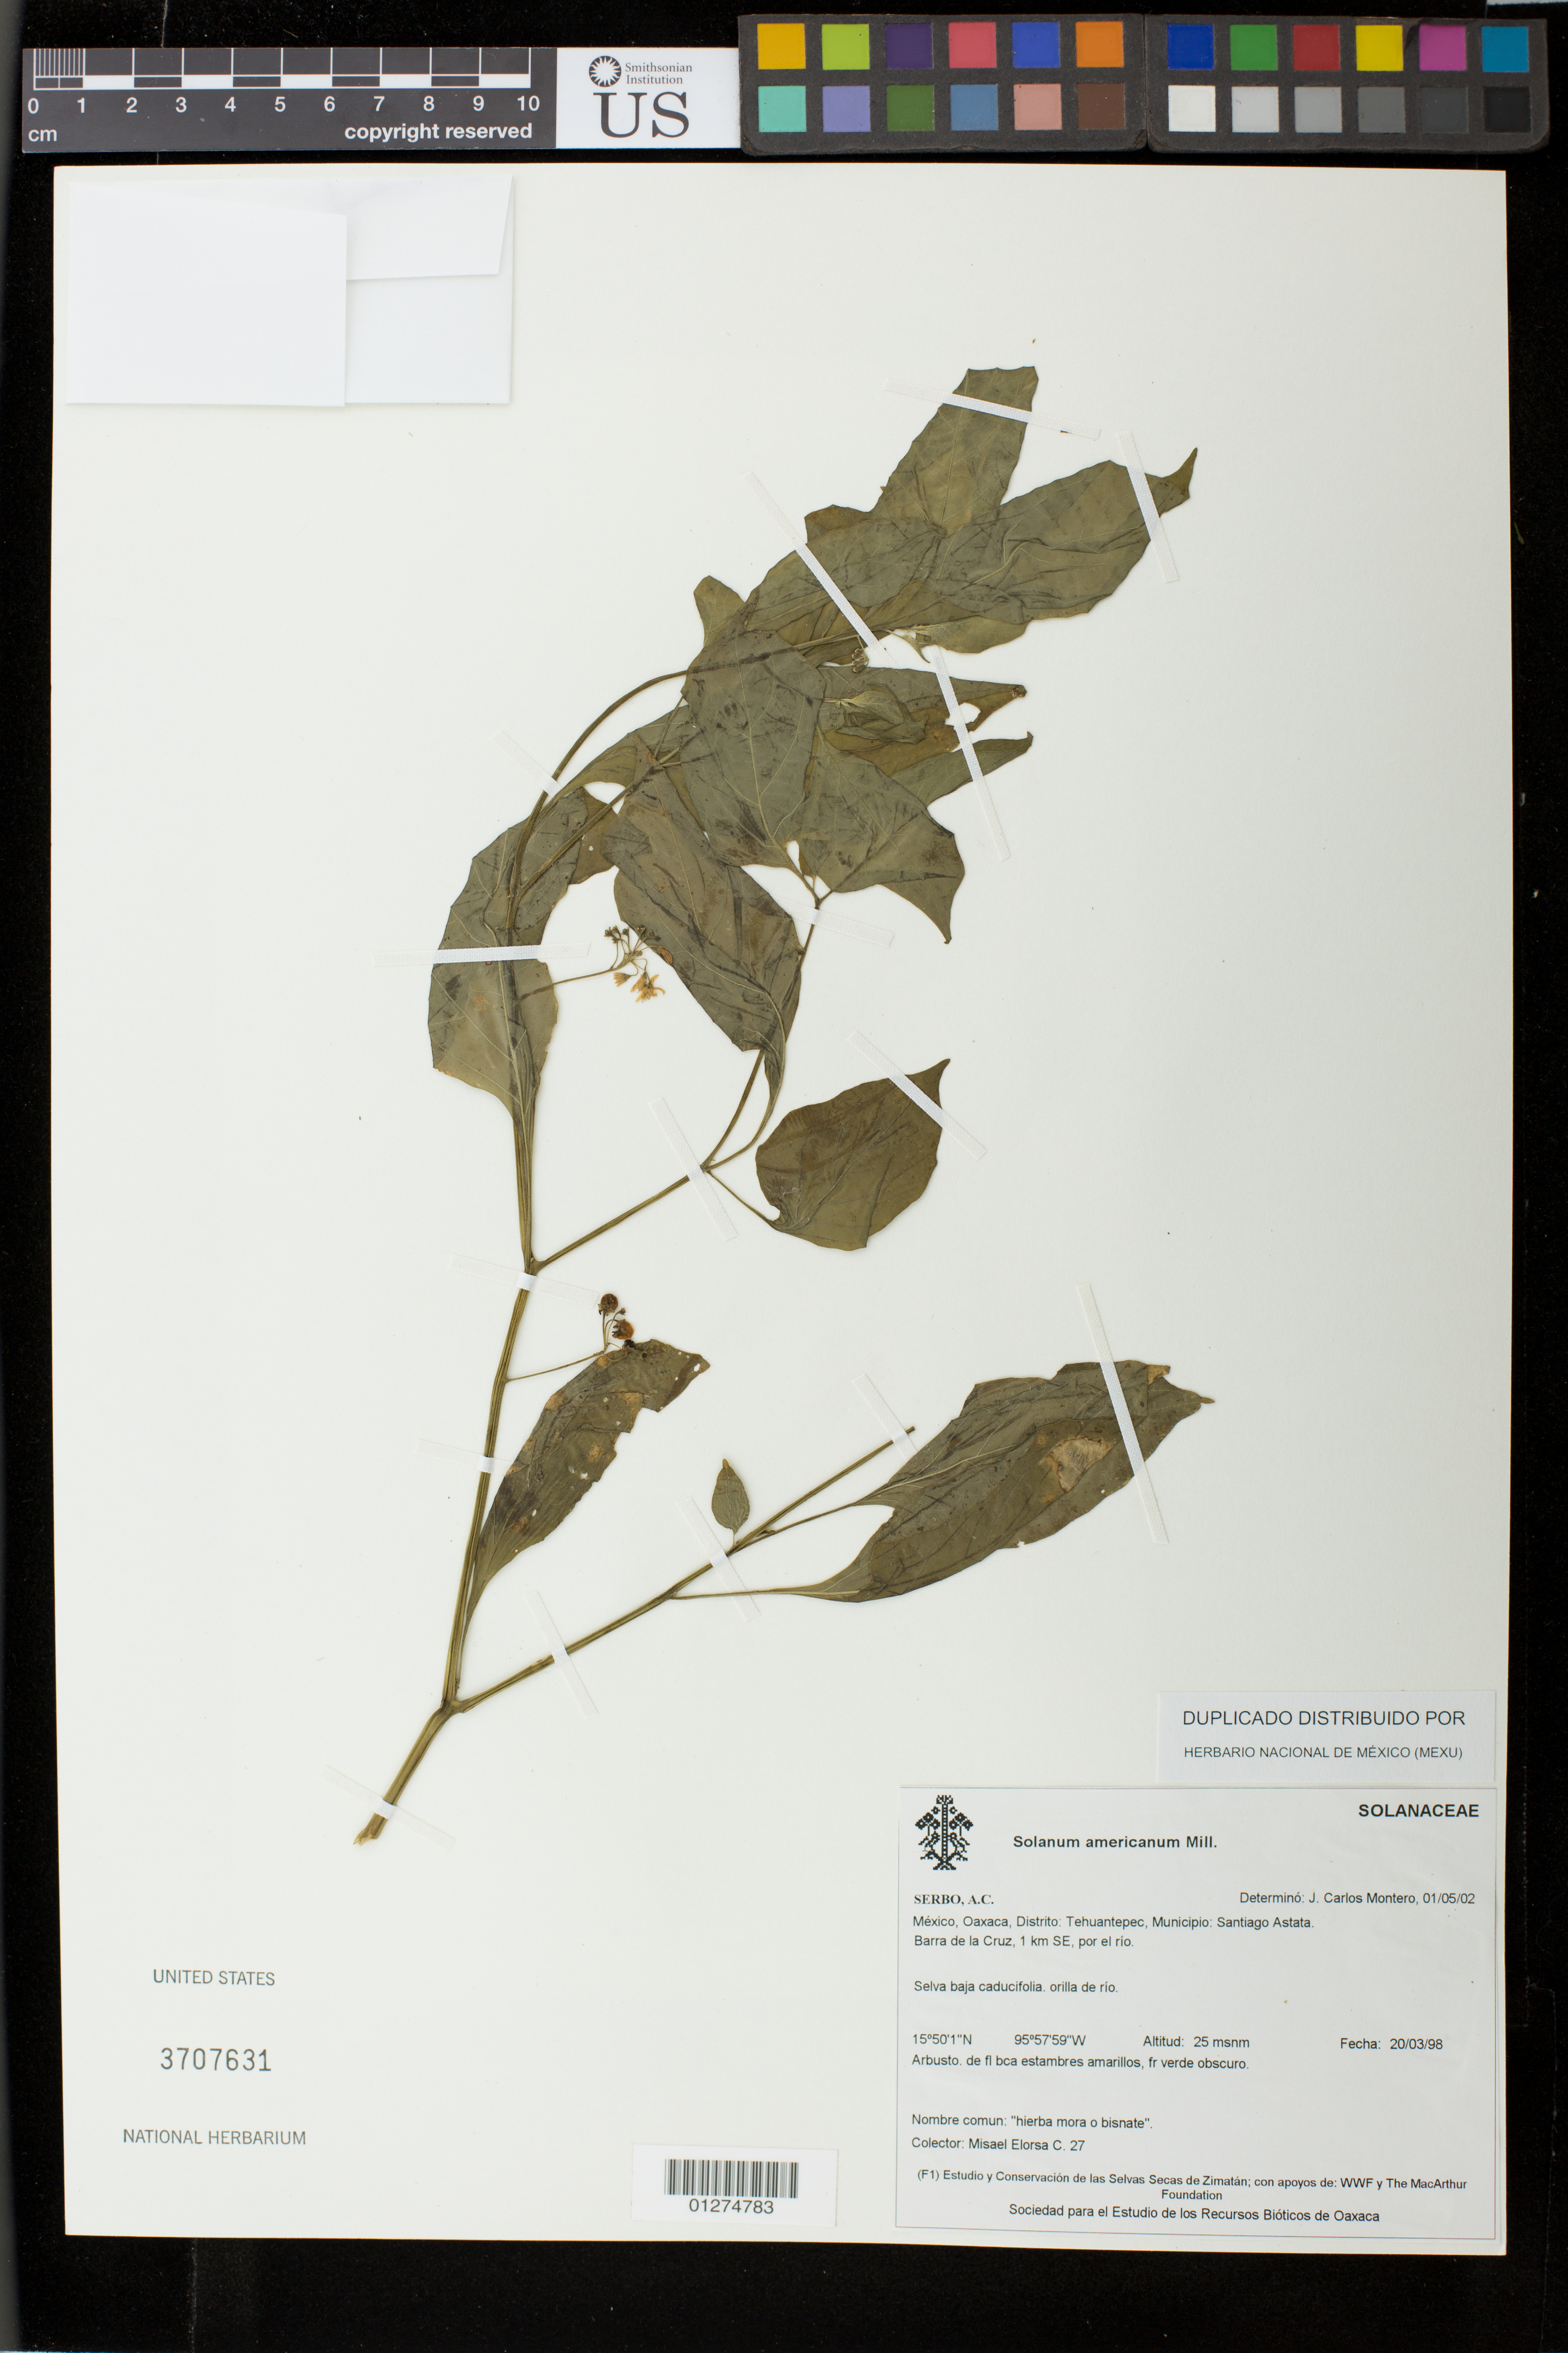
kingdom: Plantae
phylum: Tracheophyta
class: Magnoliopsida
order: Solanales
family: Solanaceae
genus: Solanum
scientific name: Solanum americanum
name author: Mill.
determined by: Montero-Castro, J. C.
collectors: M. Elorsa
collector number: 27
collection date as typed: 20/03/98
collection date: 1998-03-20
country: Mexico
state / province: Oaxaca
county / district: Tehuantepec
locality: Municipio: Santiago Astata, Barra de la Cruz, 1 km SE, por el rio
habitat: selva baja caducifolia, orilla de rio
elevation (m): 25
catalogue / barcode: US 3707631